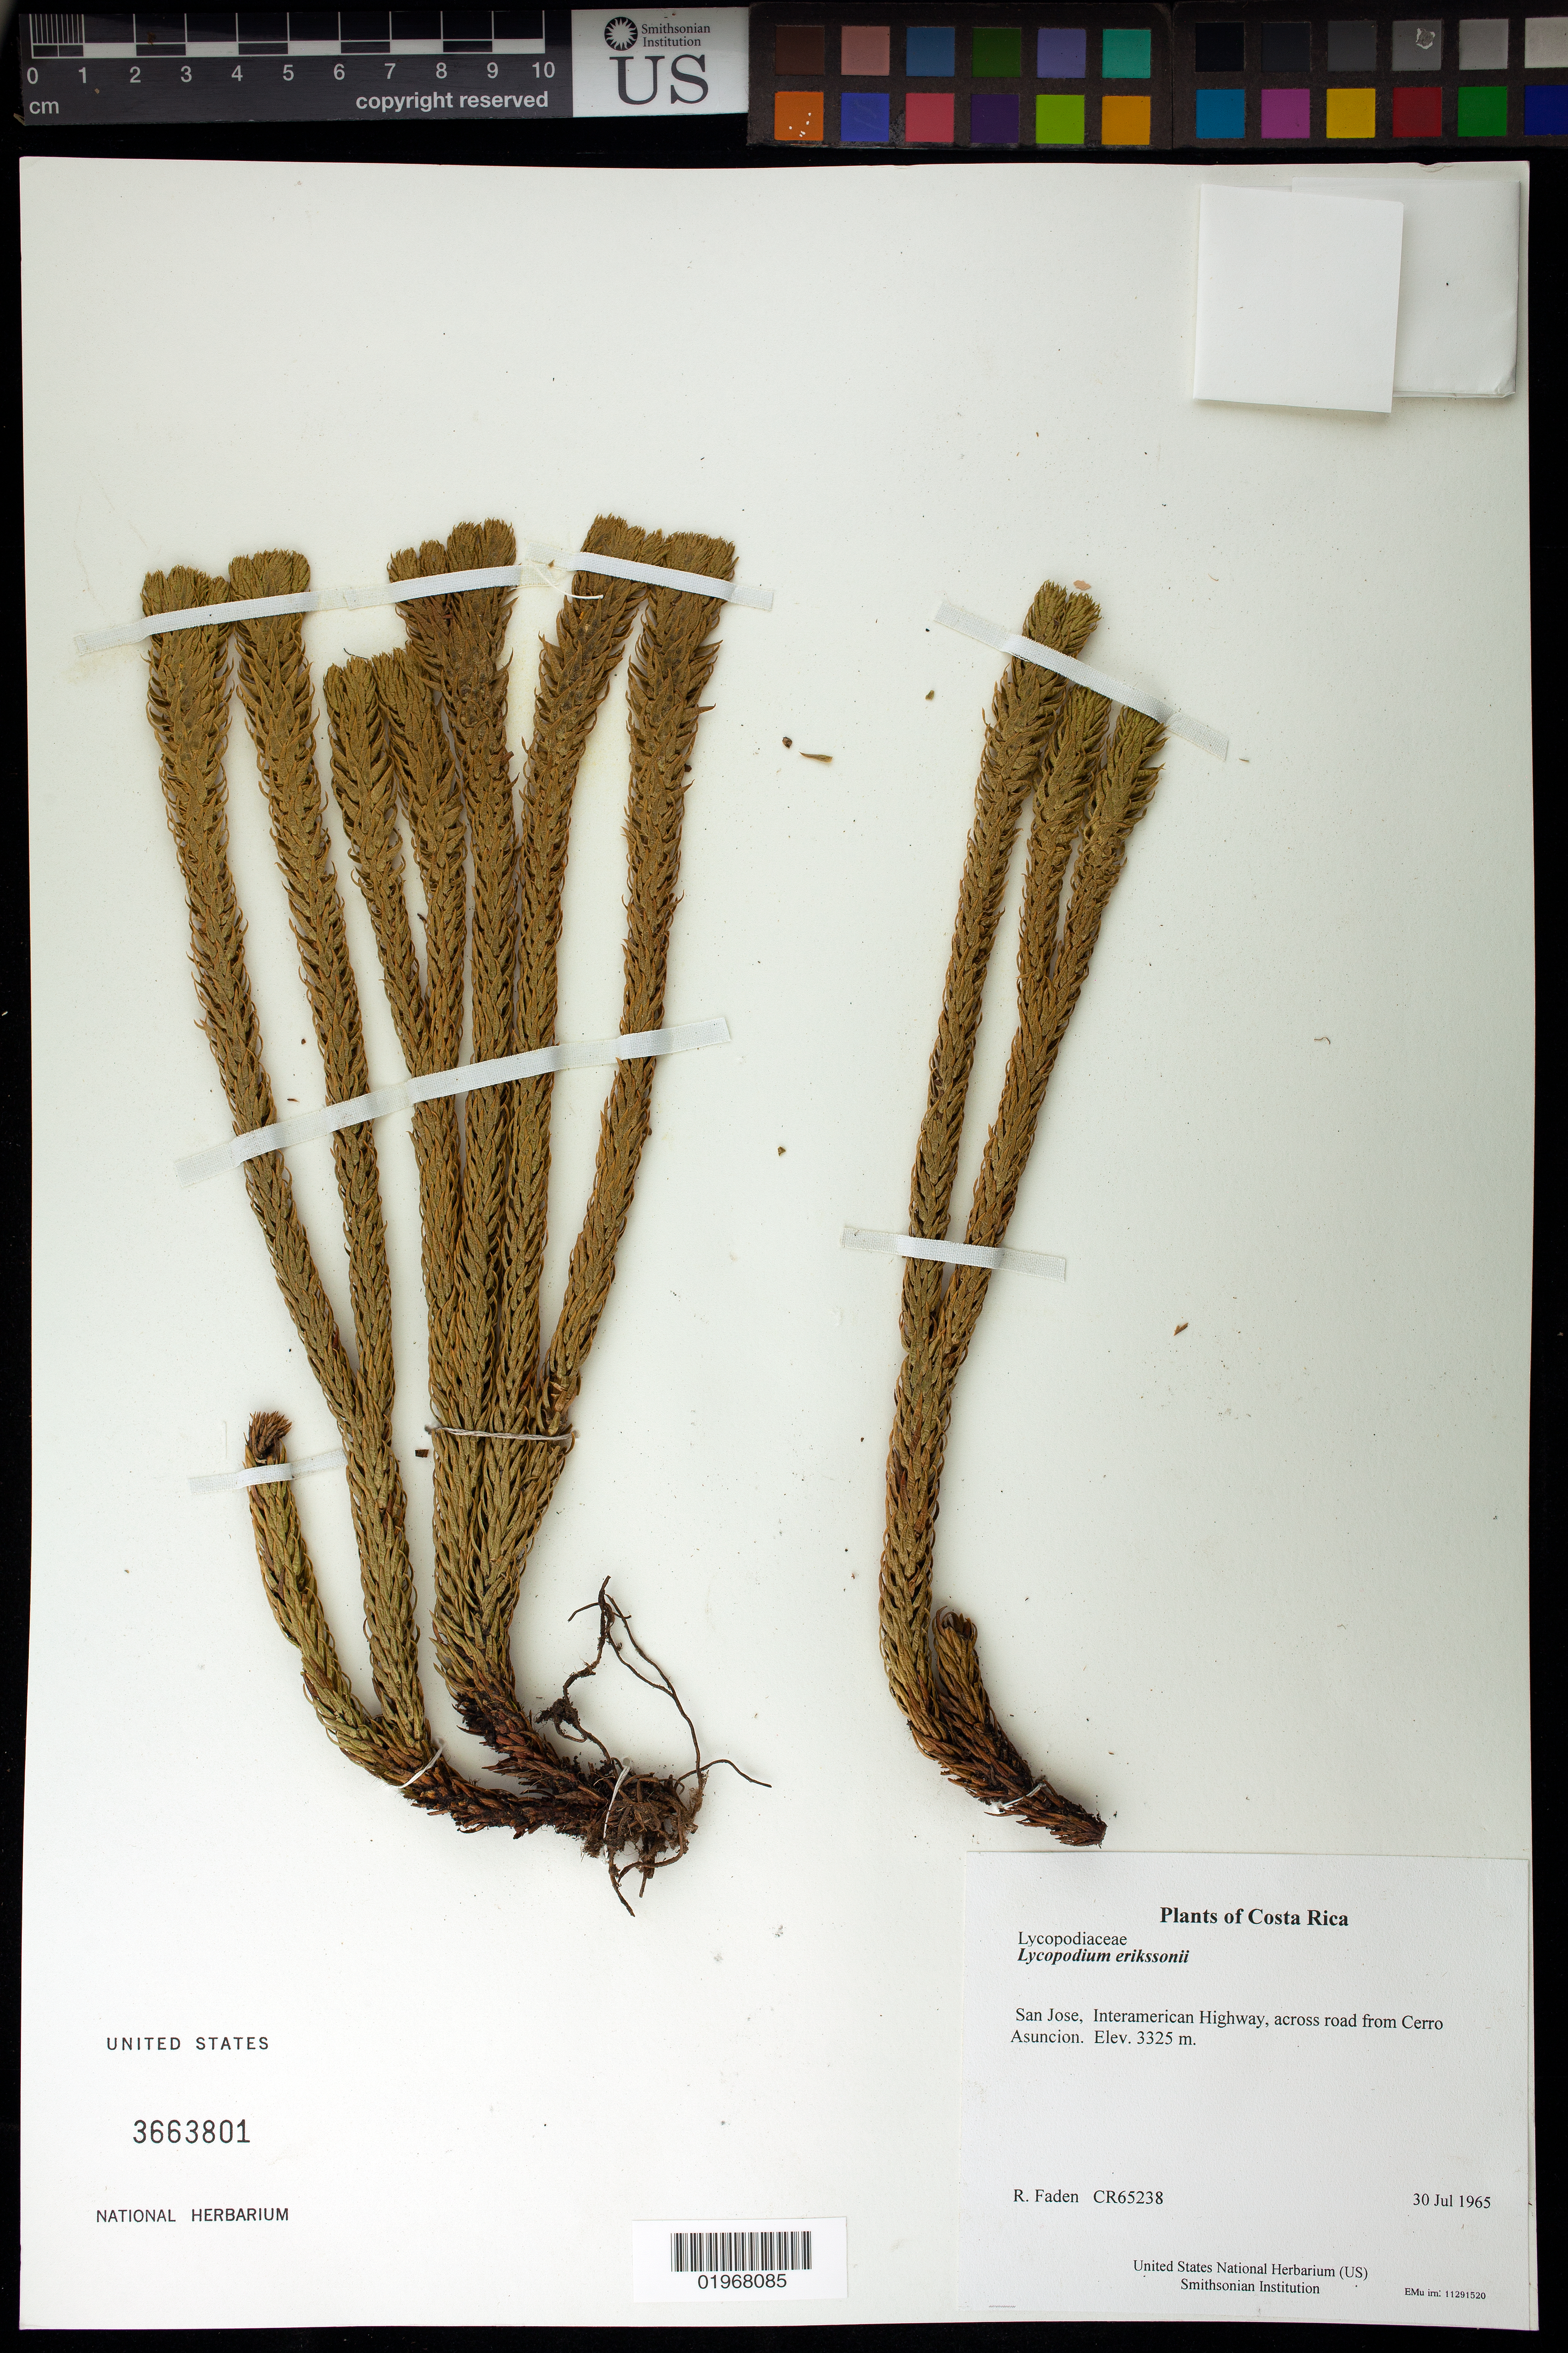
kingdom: Plantae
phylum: Tracheophyta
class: Lycopodiopsida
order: Lycopodiales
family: Lycopodiaceae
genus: Phlegmariurus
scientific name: Phlegmariurus talamancanus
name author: (B. Øllg.) B. Øllg.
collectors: R. B. Faden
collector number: CR65238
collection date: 1965-07-30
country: Costa Rica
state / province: San Jose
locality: Interamerican Highway, across road from Cerro Asuncion.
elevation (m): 3325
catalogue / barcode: US 3663801